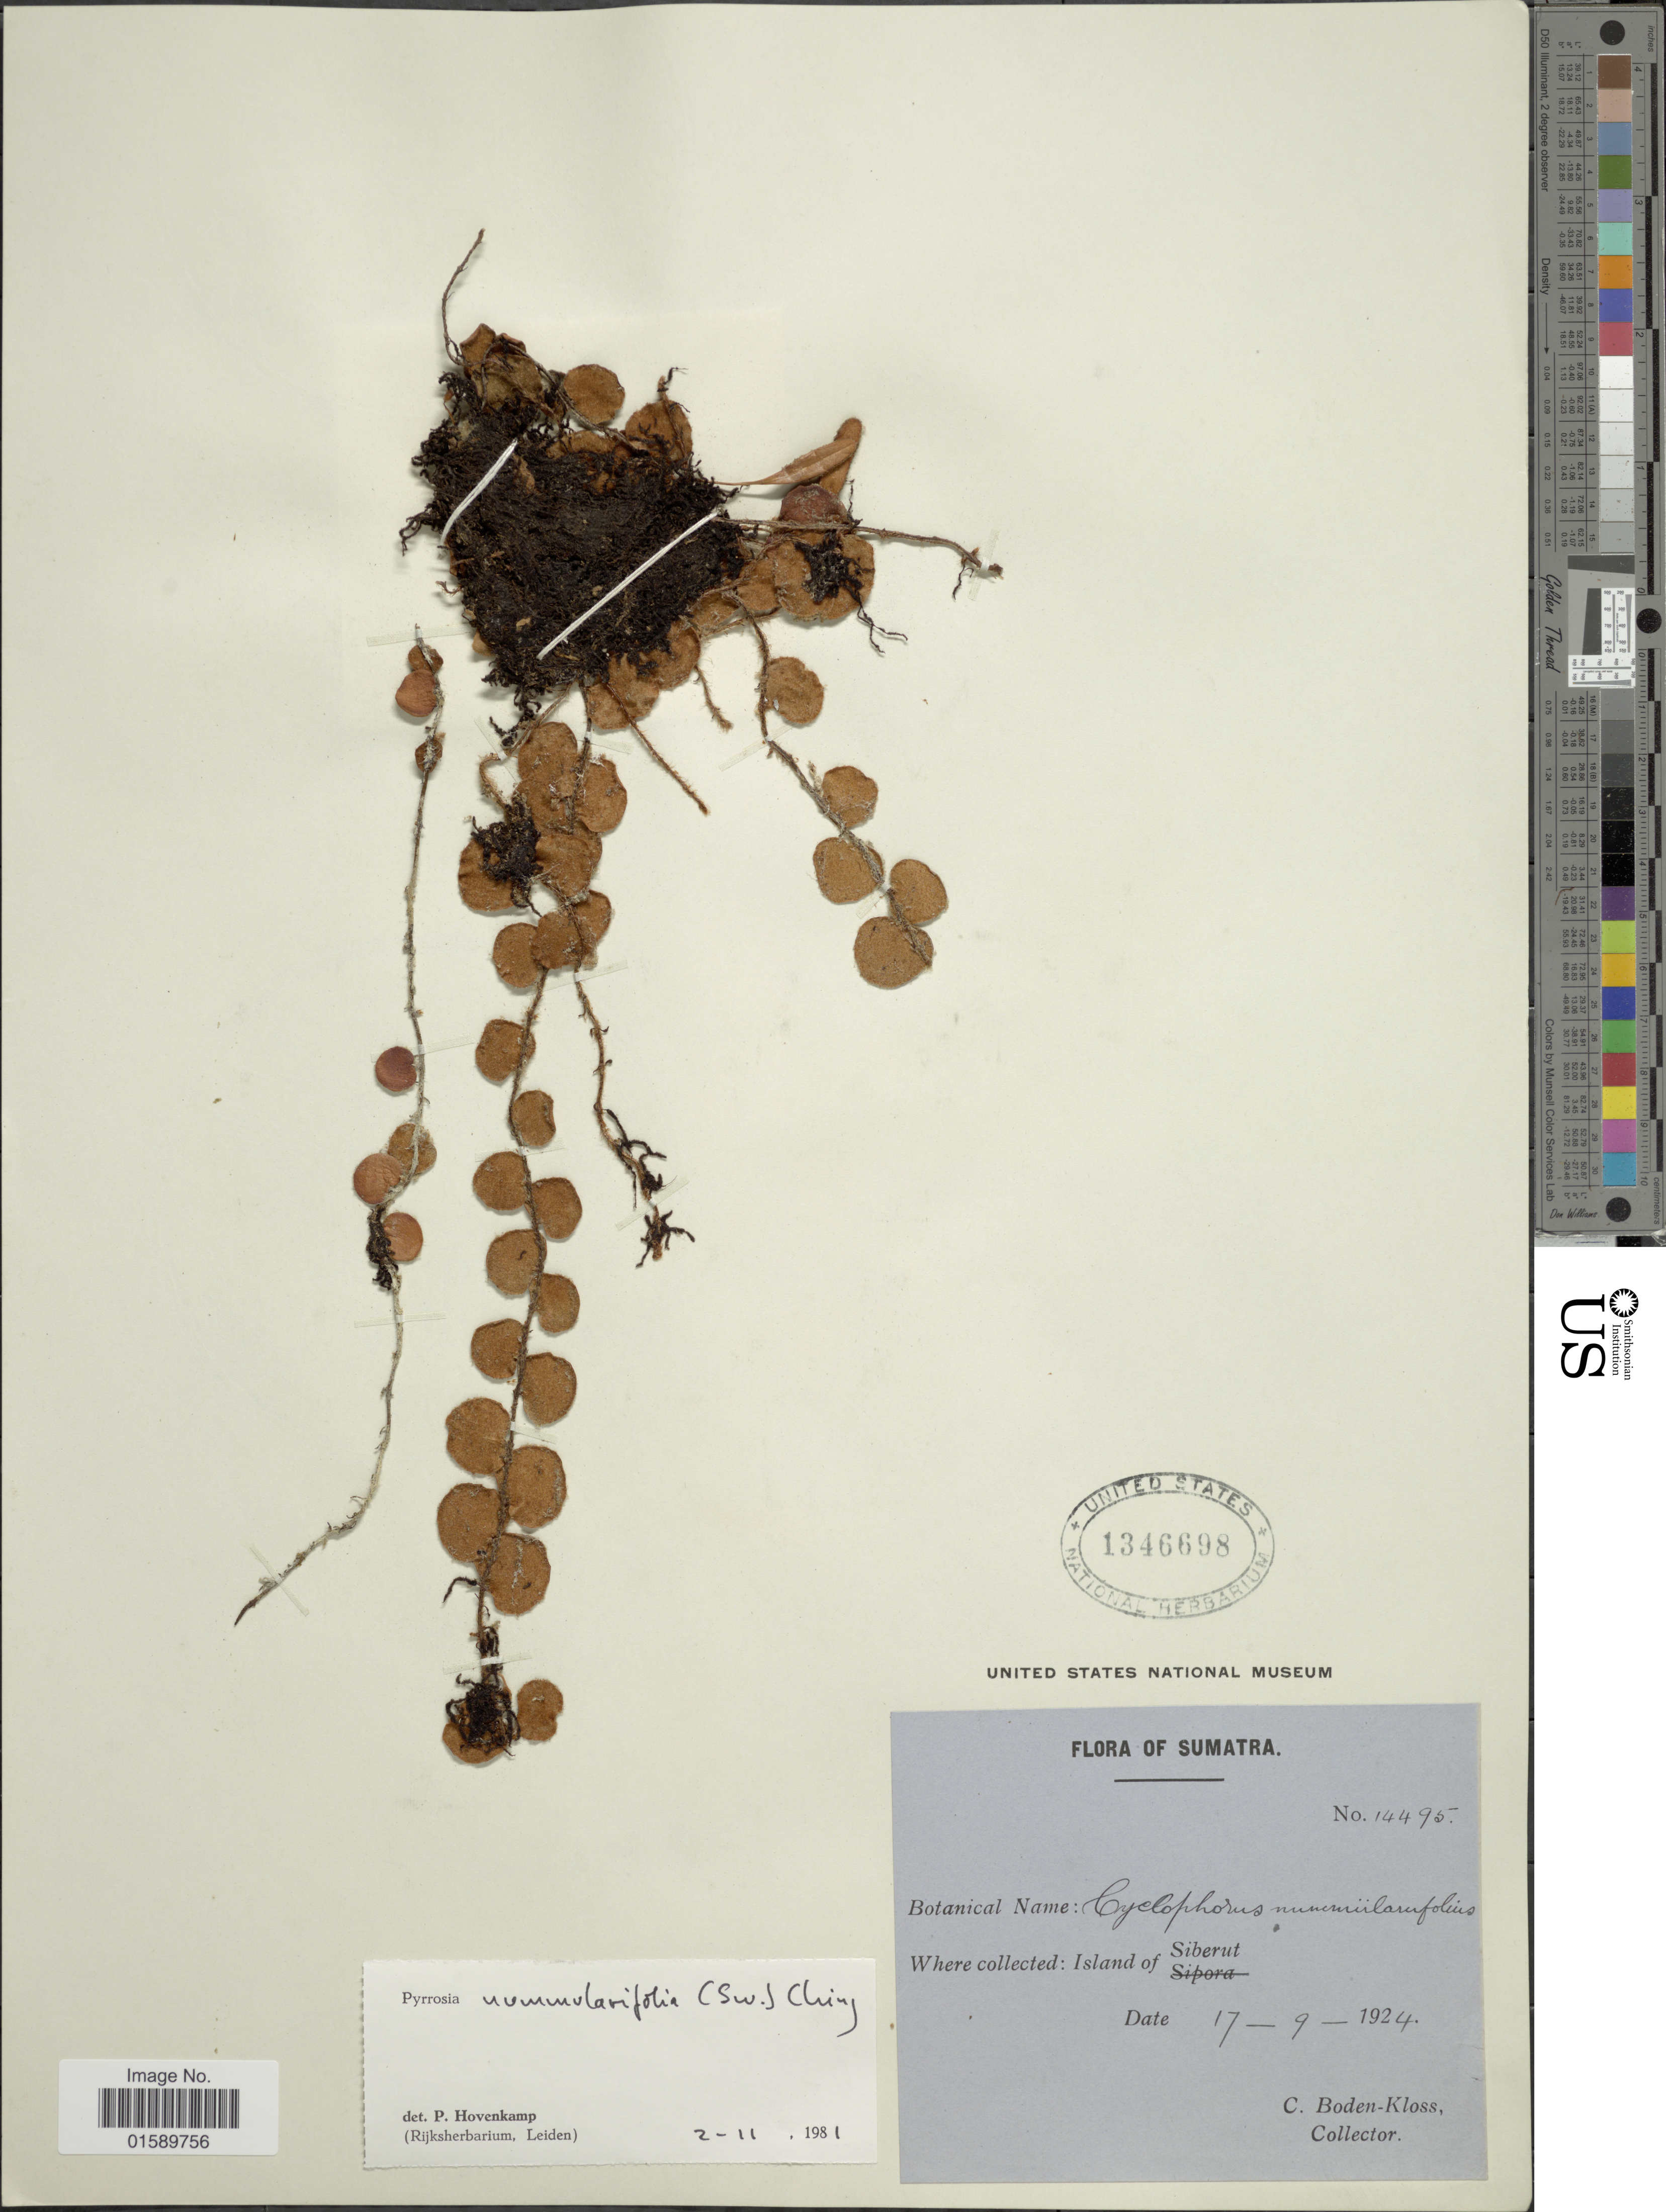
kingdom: Plantae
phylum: Tracheophyta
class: Polypodiopsida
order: Polypodiales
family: Polypodiaceae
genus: Pyrrosia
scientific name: Pyrrosia nummularifolia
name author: (Sw.) Ching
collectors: C. Boden-Kloss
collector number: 14495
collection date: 1924-09-17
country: Indonesia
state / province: Sumatra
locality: Sumatra, Island of Siberut.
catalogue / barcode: US 1346698